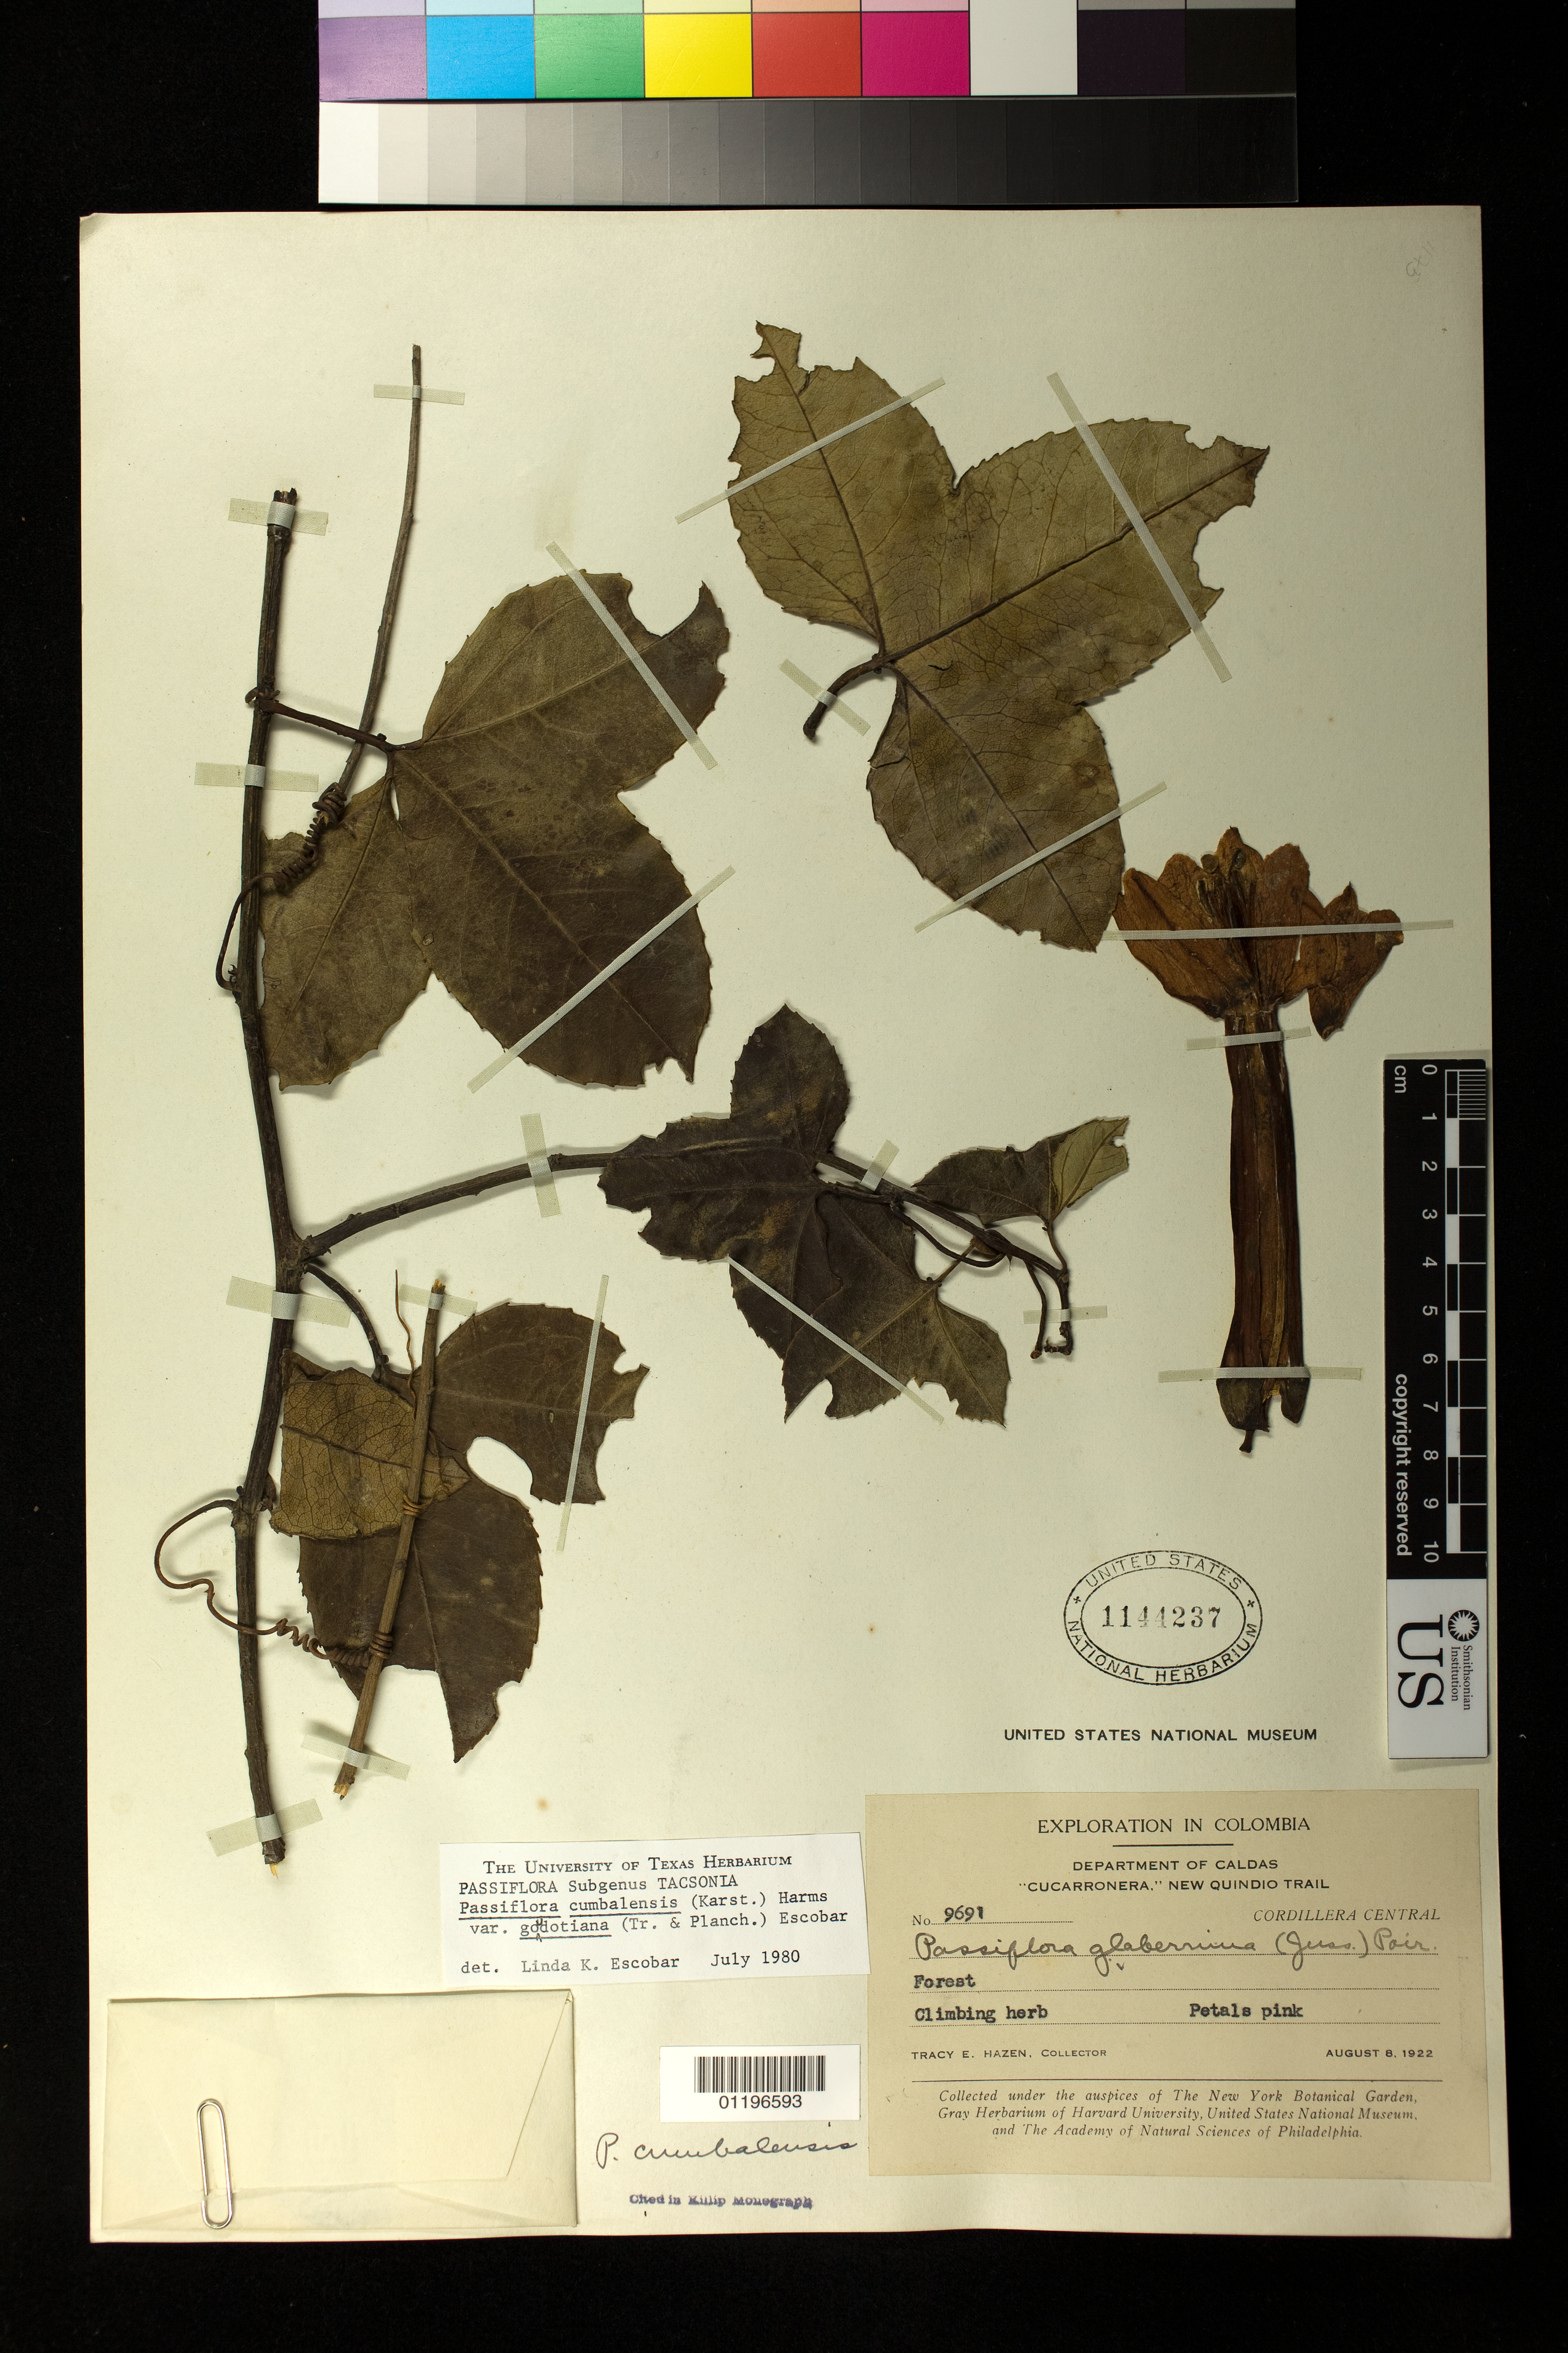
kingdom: Plantae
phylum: Tracheophyta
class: Magnoliopsida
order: Malpighiales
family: Passifloraceae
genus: Passiflora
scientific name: Passiflora cumbalensis var. goudotiana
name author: (Triana & Planch.) L.K. Escobar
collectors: T. E. Hazen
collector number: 9691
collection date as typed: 08 Jun 1922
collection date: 1922-06-08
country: Colombia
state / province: Caldas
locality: "Cucarronera" New Quindio trail, Department of Caldas, Cordillera Central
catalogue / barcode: US 1144237